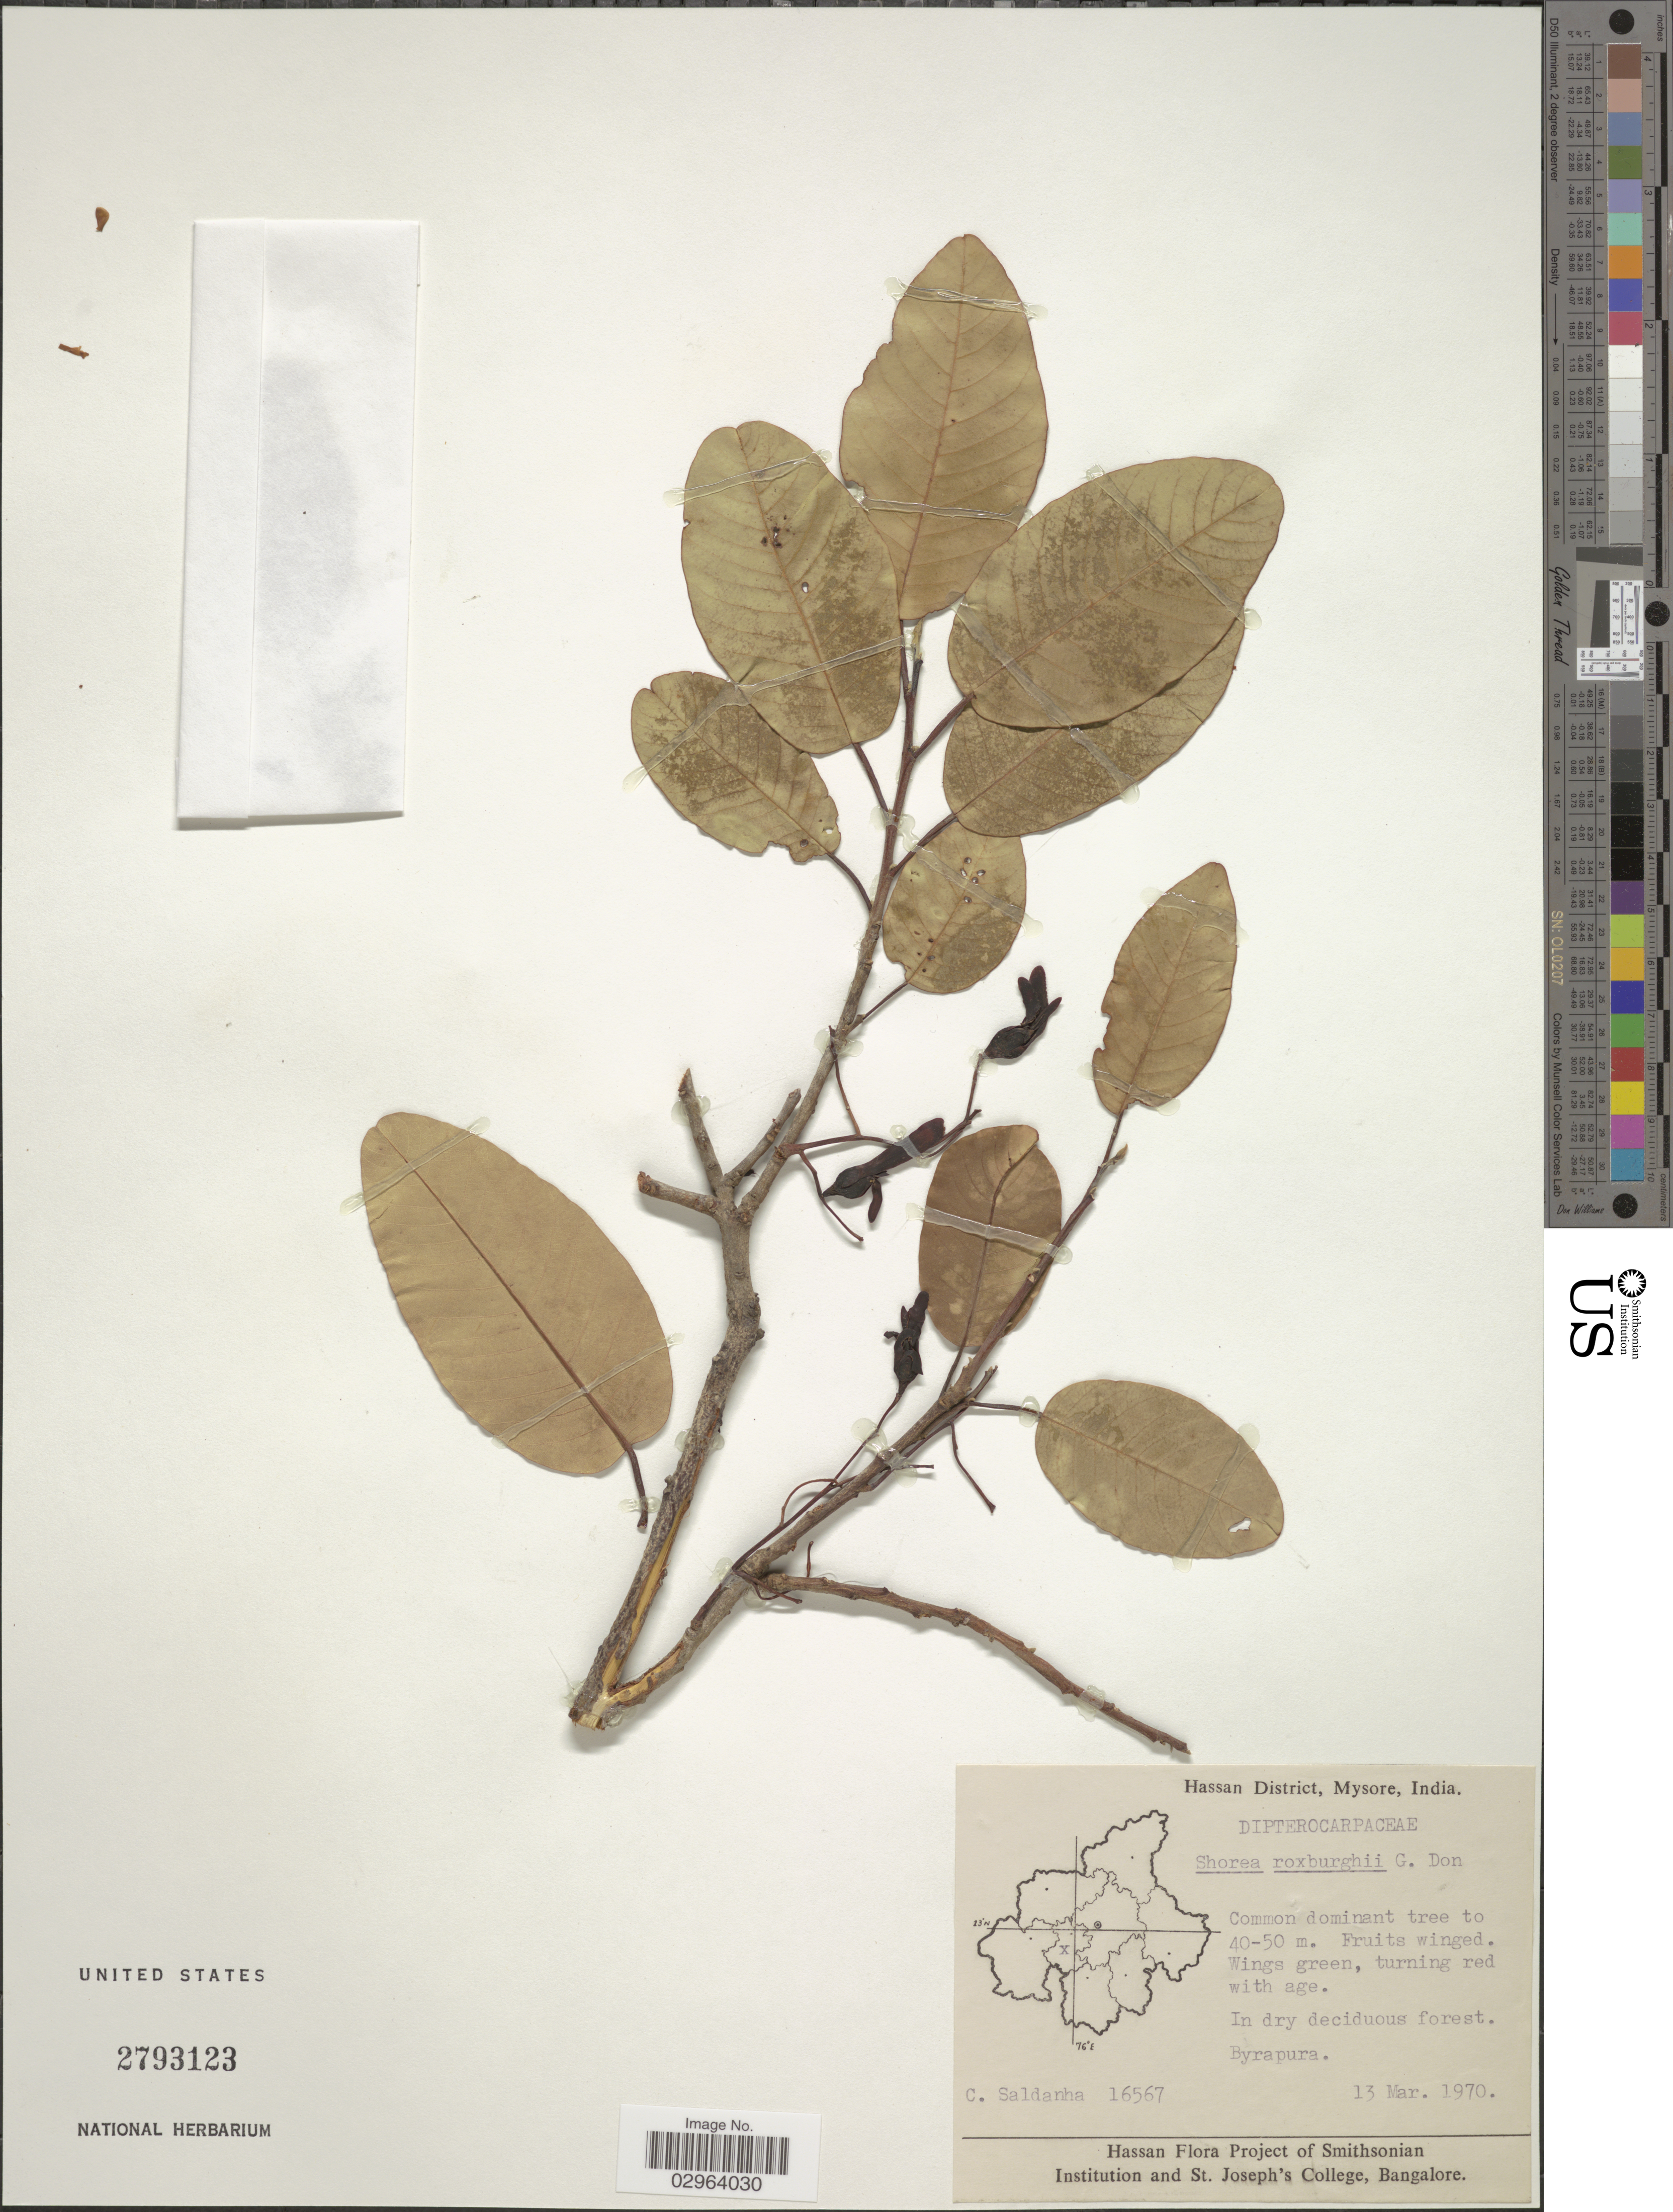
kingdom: Plantae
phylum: Tracheophyta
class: Magnoliopsida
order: Malvales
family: Dipterocarpaceae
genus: Anthoshorea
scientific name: Anthoshorea roxburghii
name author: (G. Don) P.S. Ashton & J. Heck.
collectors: C. Saldanha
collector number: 16567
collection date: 1970-03-13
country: India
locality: Hassan District, Mysore. Byrapura.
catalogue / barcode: US 2793123